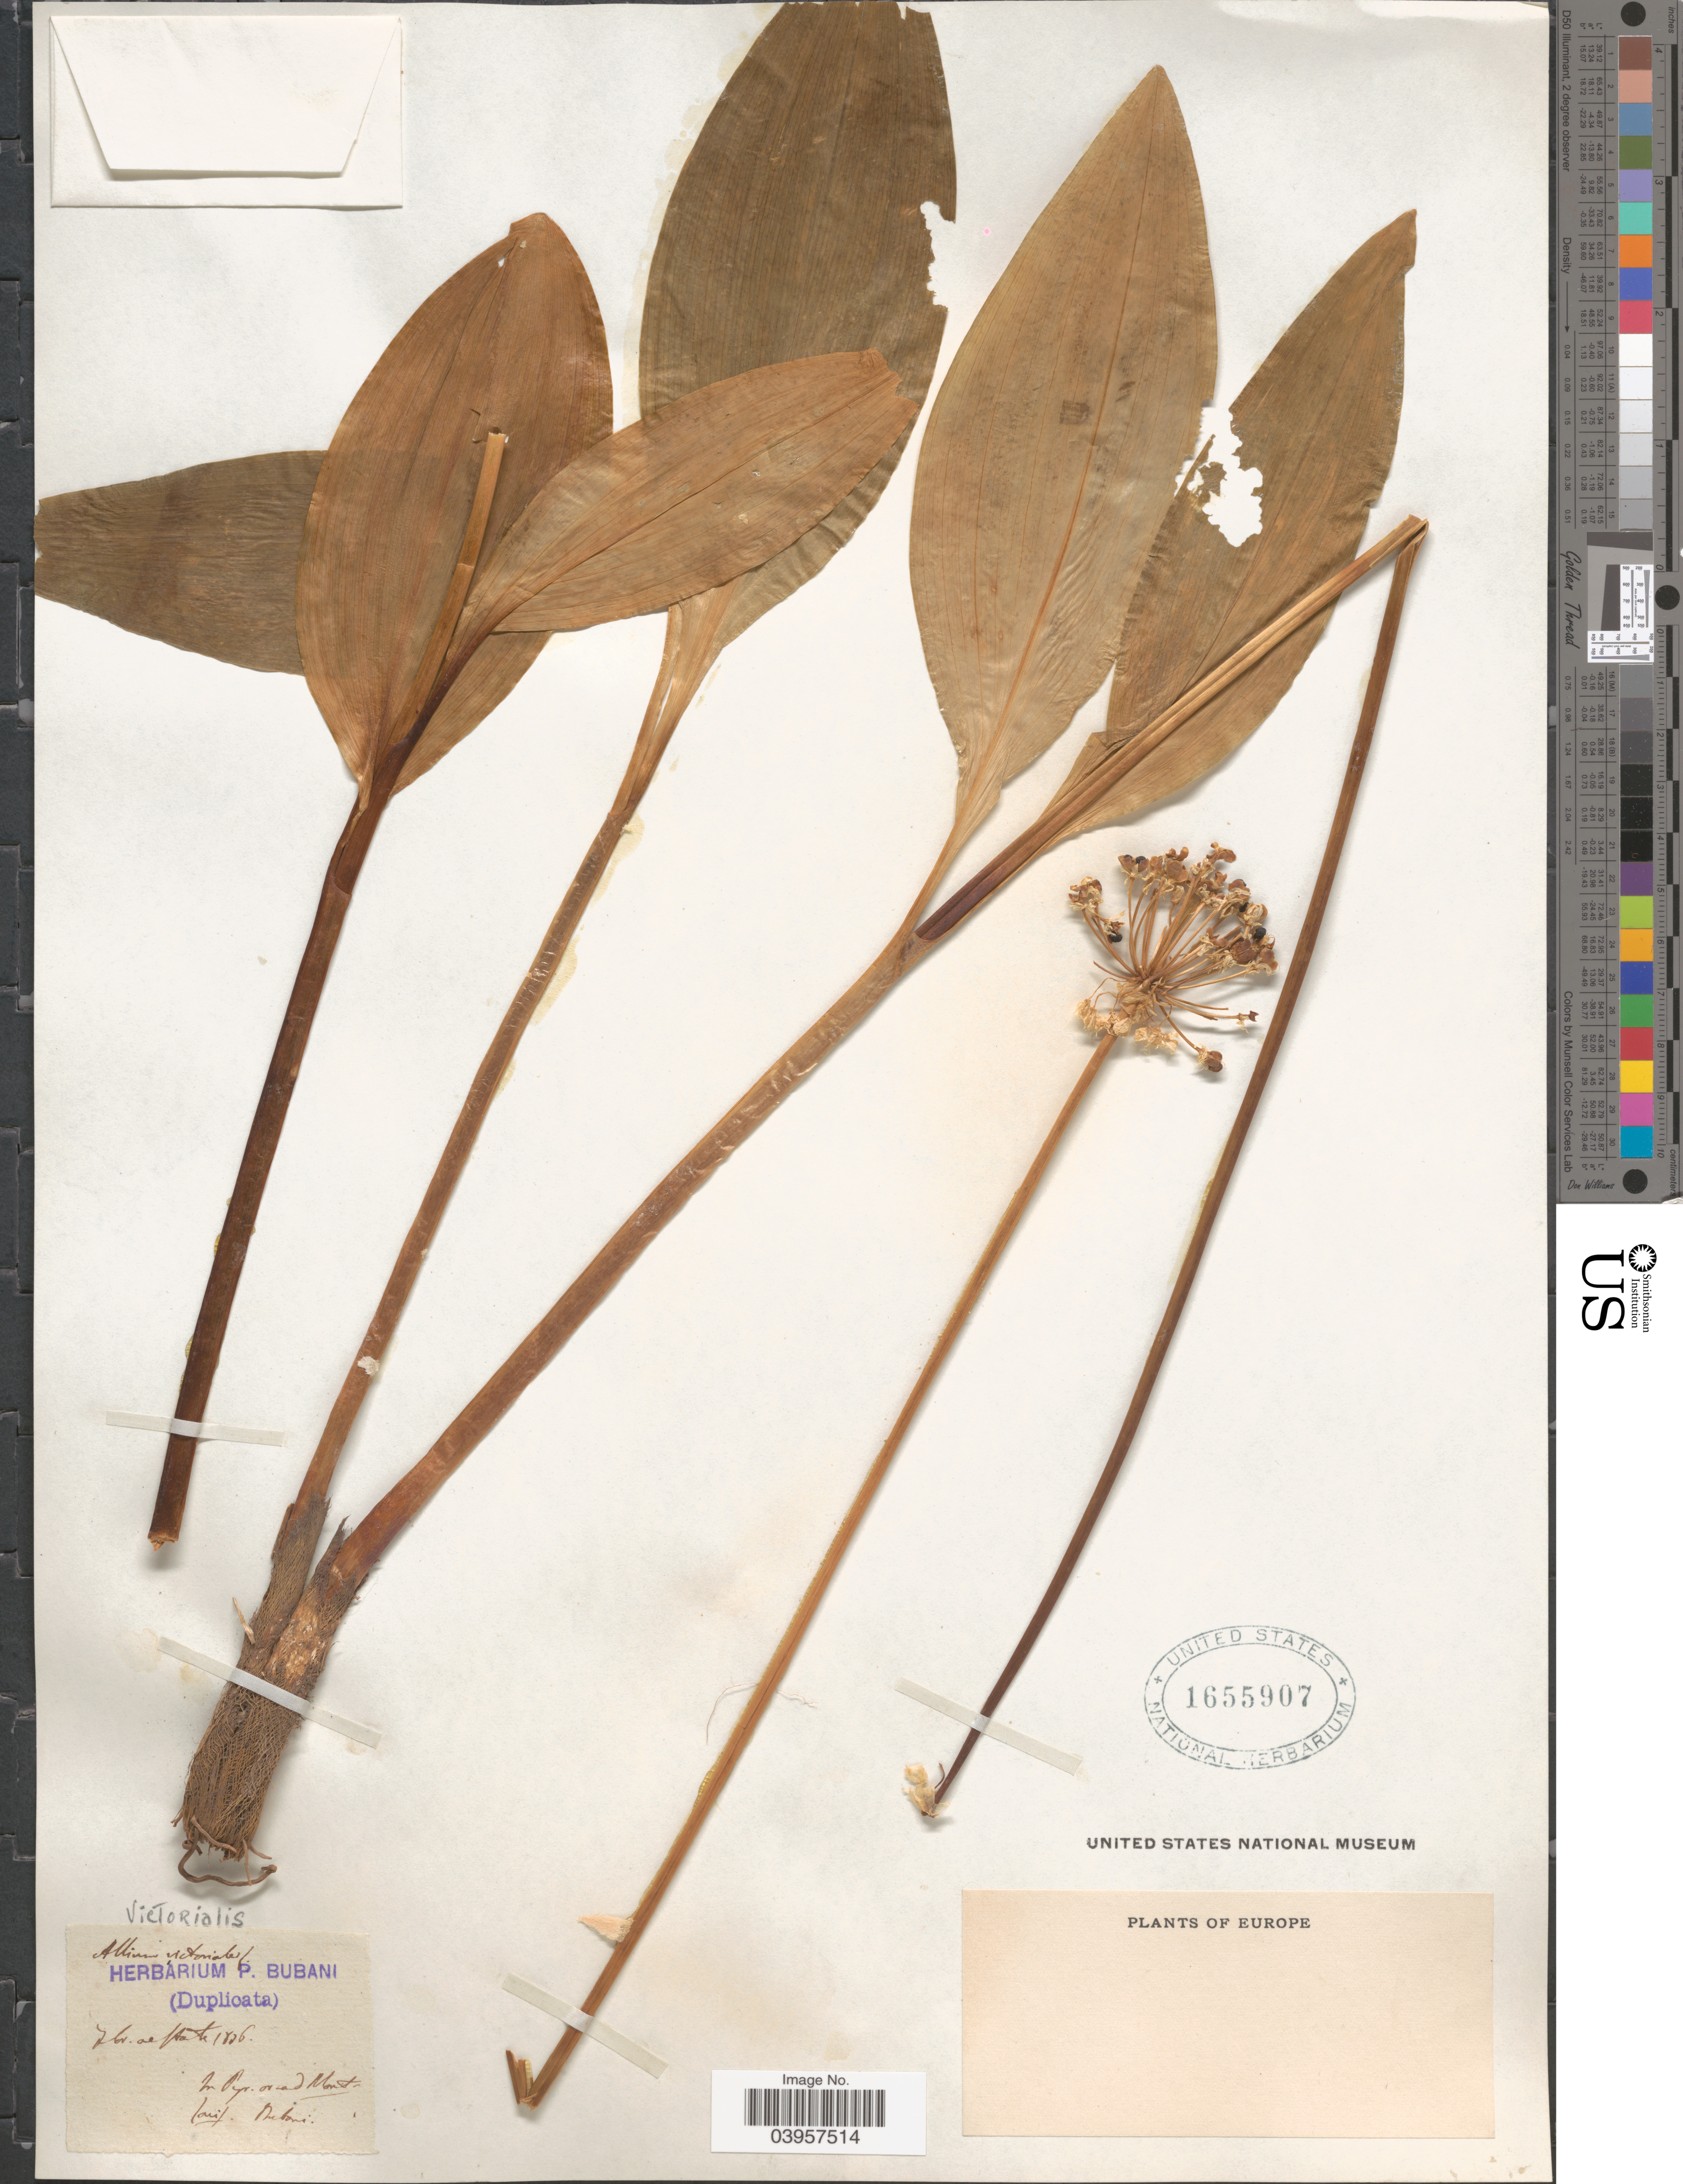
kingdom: Plantae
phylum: Tracheophyta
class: Liliopsida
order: Asparagales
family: Amaryllidaceae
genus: Allium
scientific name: Allium victorialis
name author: L.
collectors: P. Bubani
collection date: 1836-03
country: France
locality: In Pyr. or ad. Mont. Europe.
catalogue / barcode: US 1655907